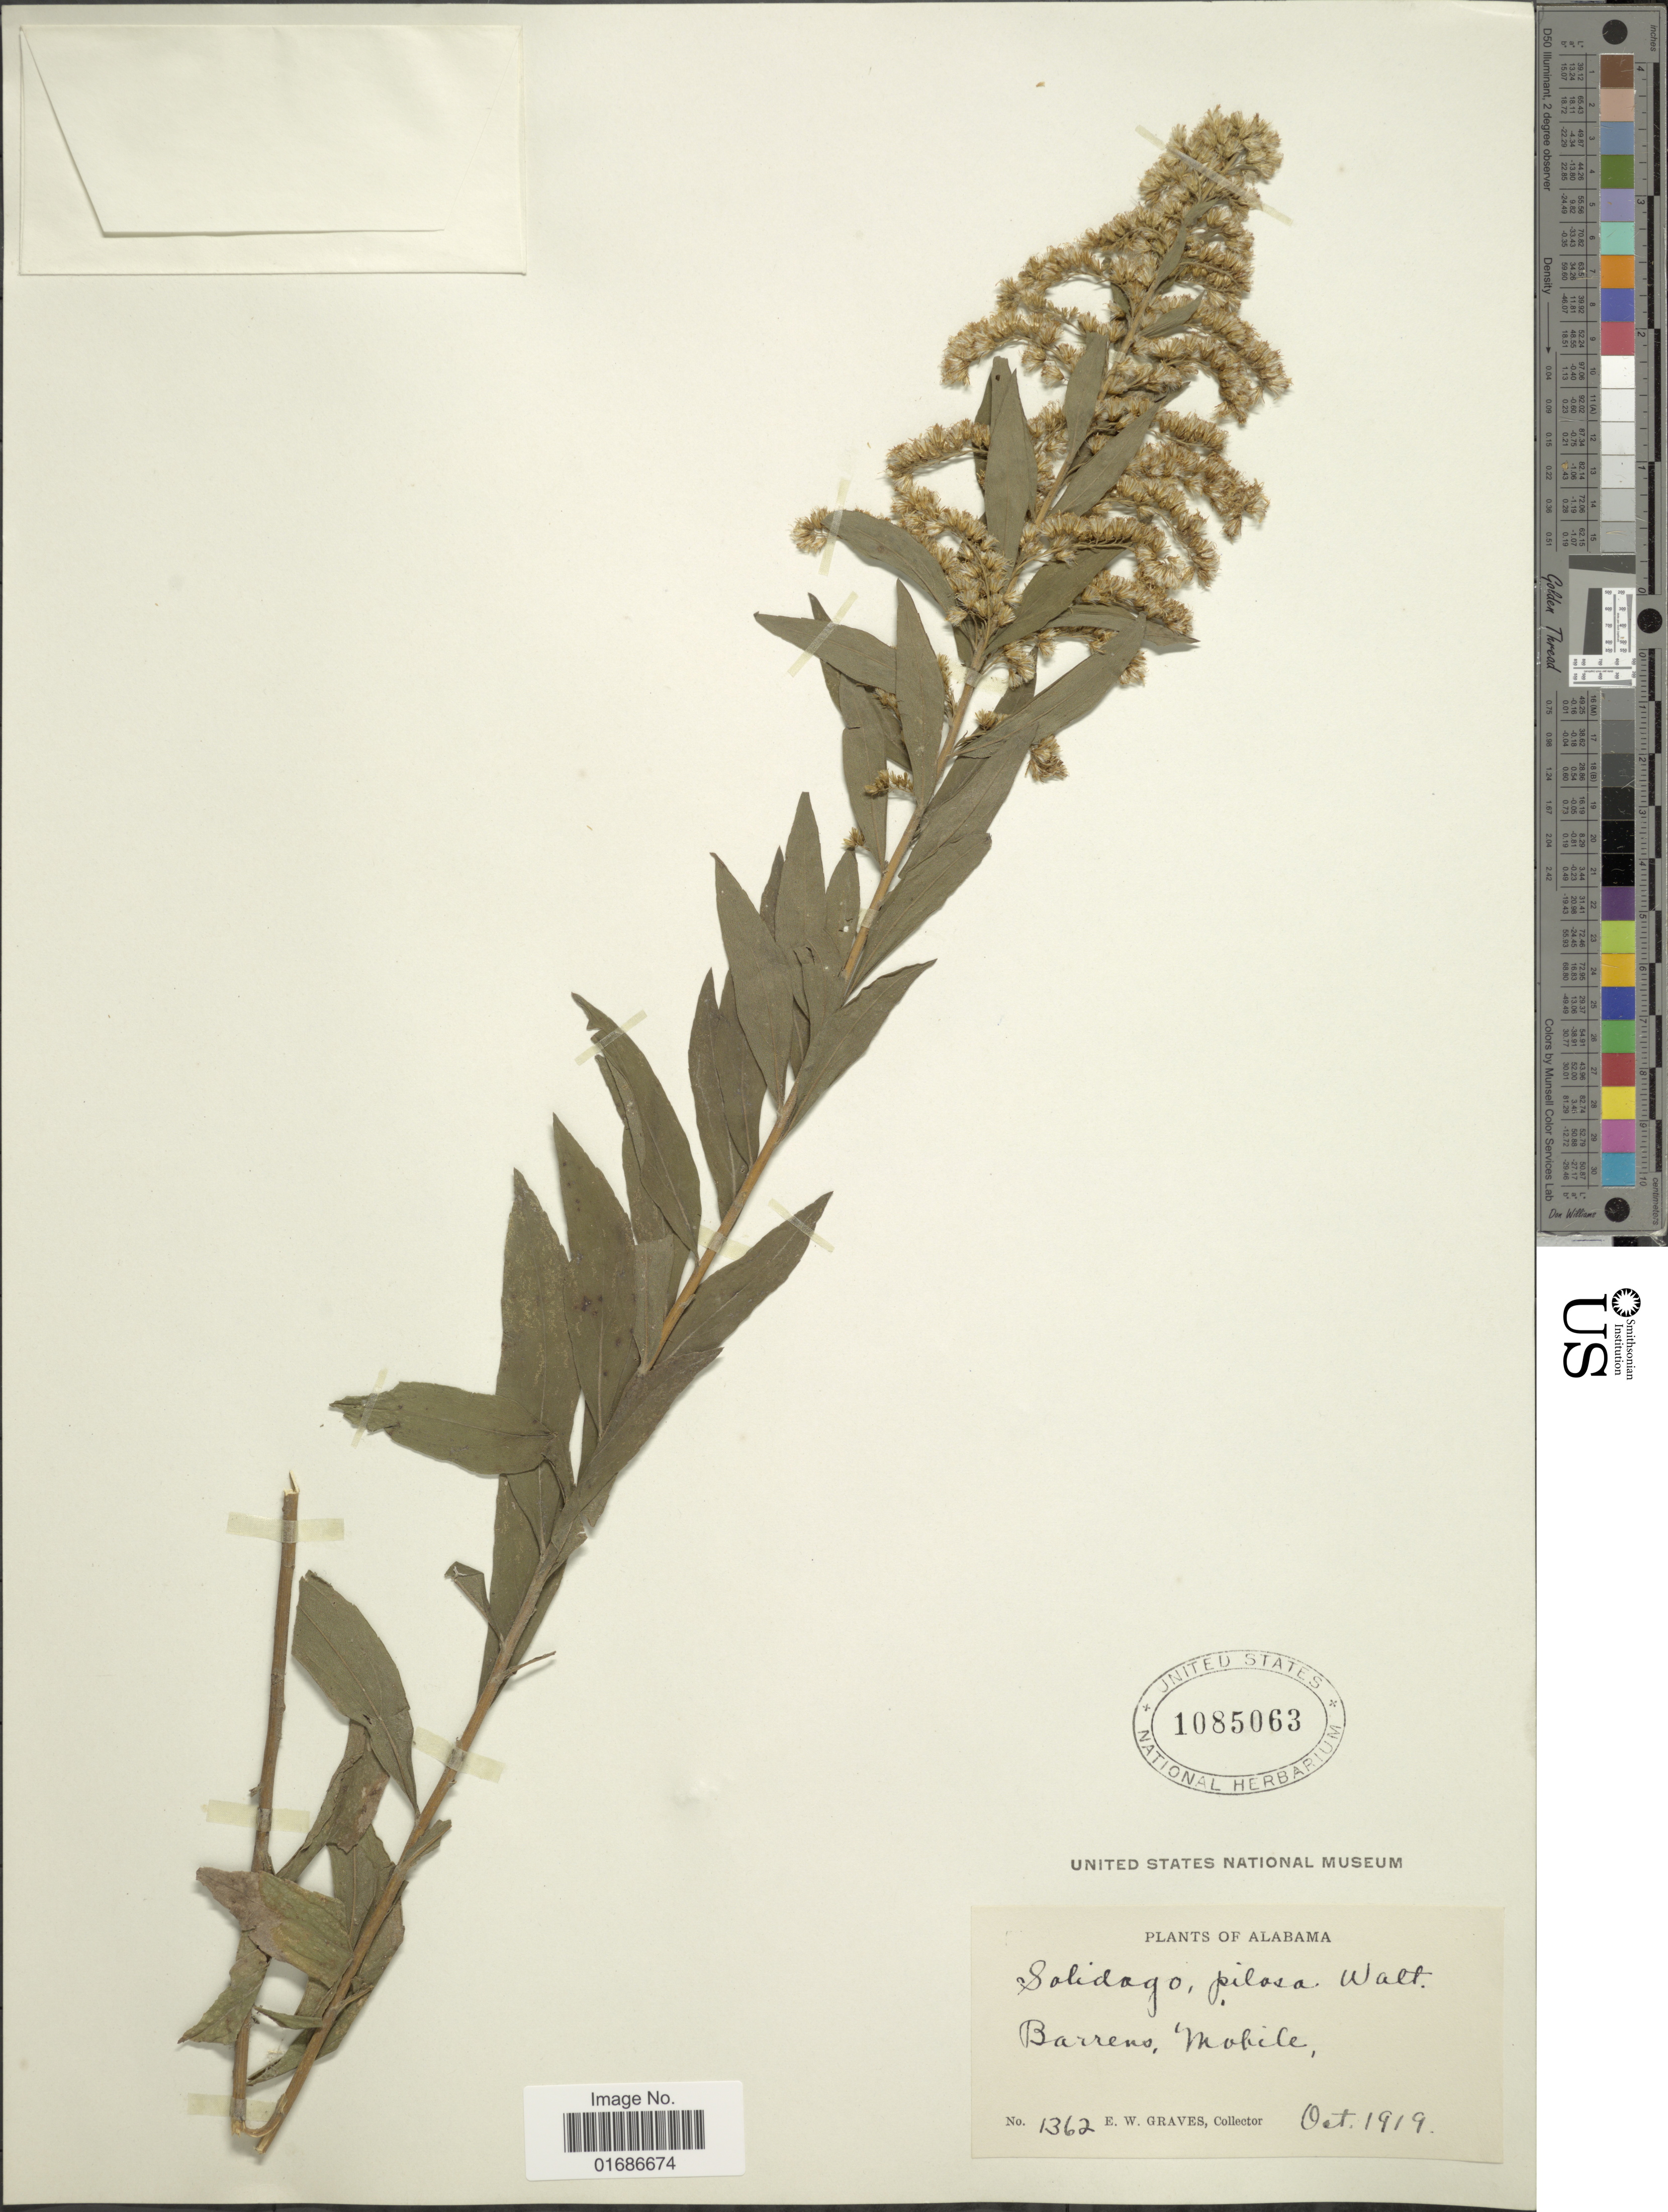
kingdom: Plantae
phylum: Tracheophyta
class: Magnoliopsida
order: Asterales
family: Asteraceae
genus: Solidago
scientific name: Solidago fistulosa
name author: Mill.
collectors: E. Graves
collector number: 1362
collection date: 1919-10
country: United States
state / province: Alabama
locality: Barrens, Mobile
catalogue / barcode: US 1085063